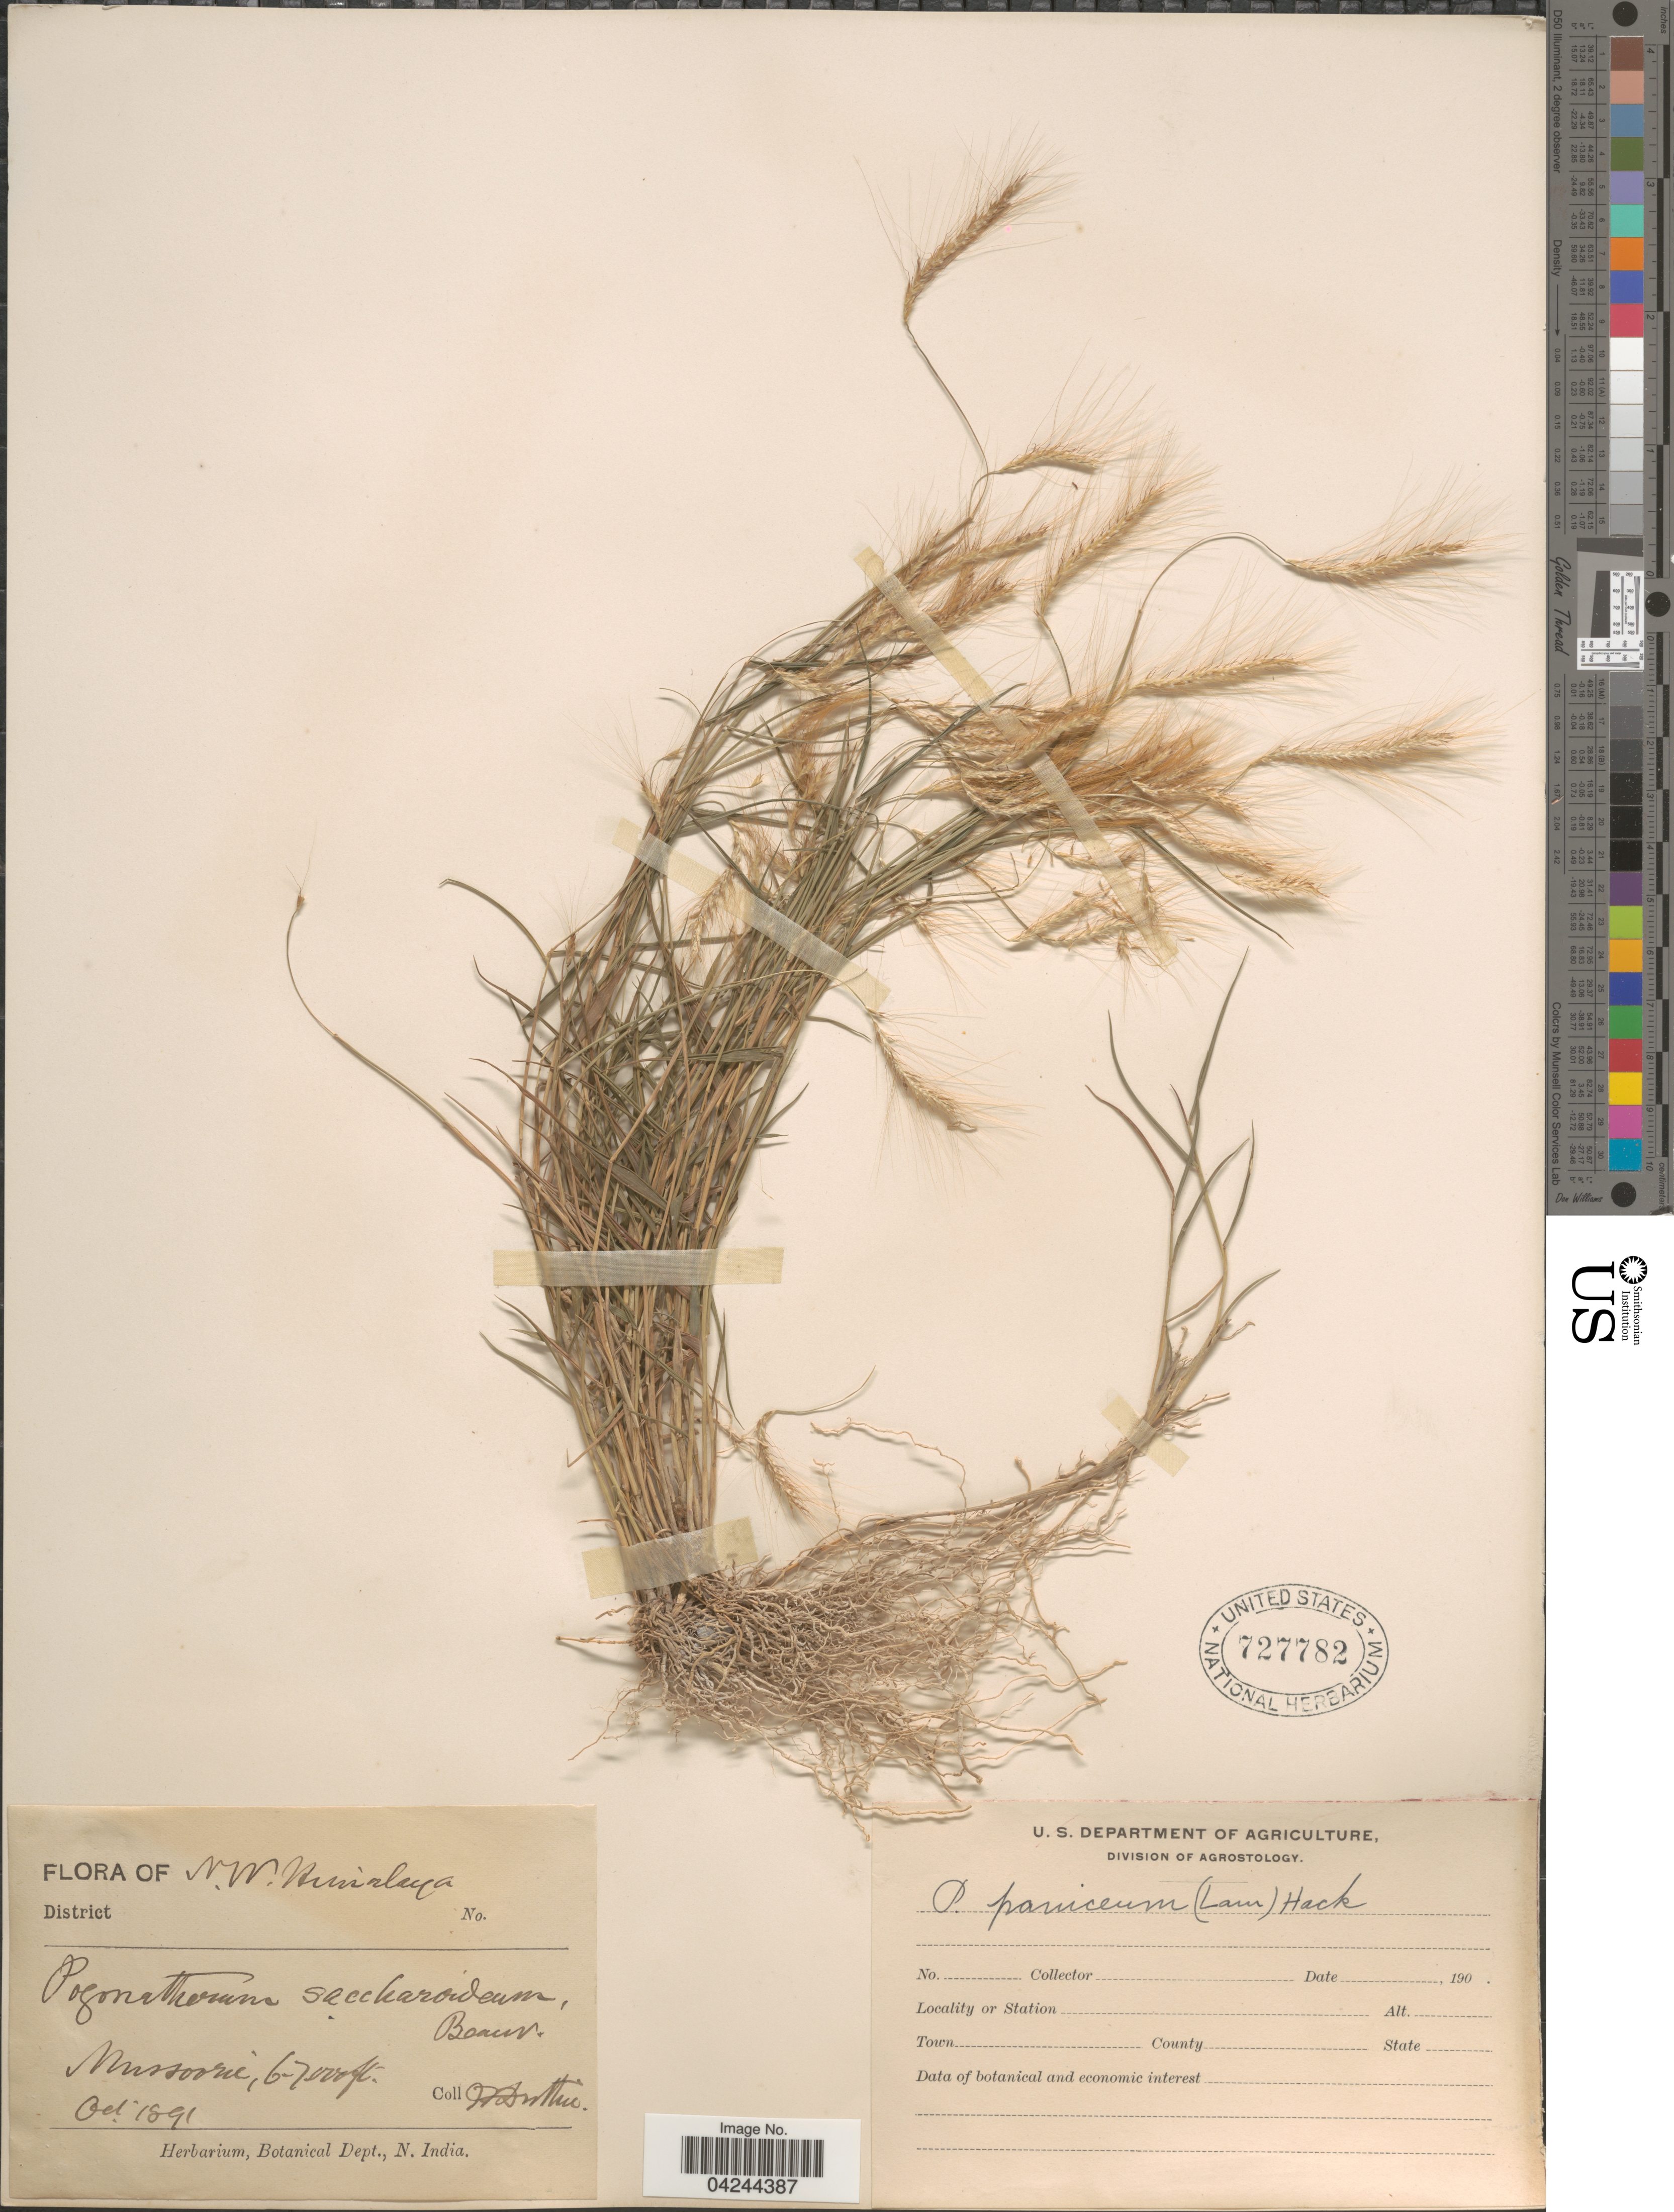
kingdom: Plantae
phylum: Tracheophyta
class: Liliopsida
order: Poales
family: Poaceae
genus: Pogonatherum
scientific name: Pogonatherum crinitum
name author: (Thunb.) Kunth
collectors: J. F. Duthie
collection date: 1891-10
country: India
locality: N.W. Himalaya. Mussoorie.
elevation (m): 1829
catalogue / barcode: US 727782